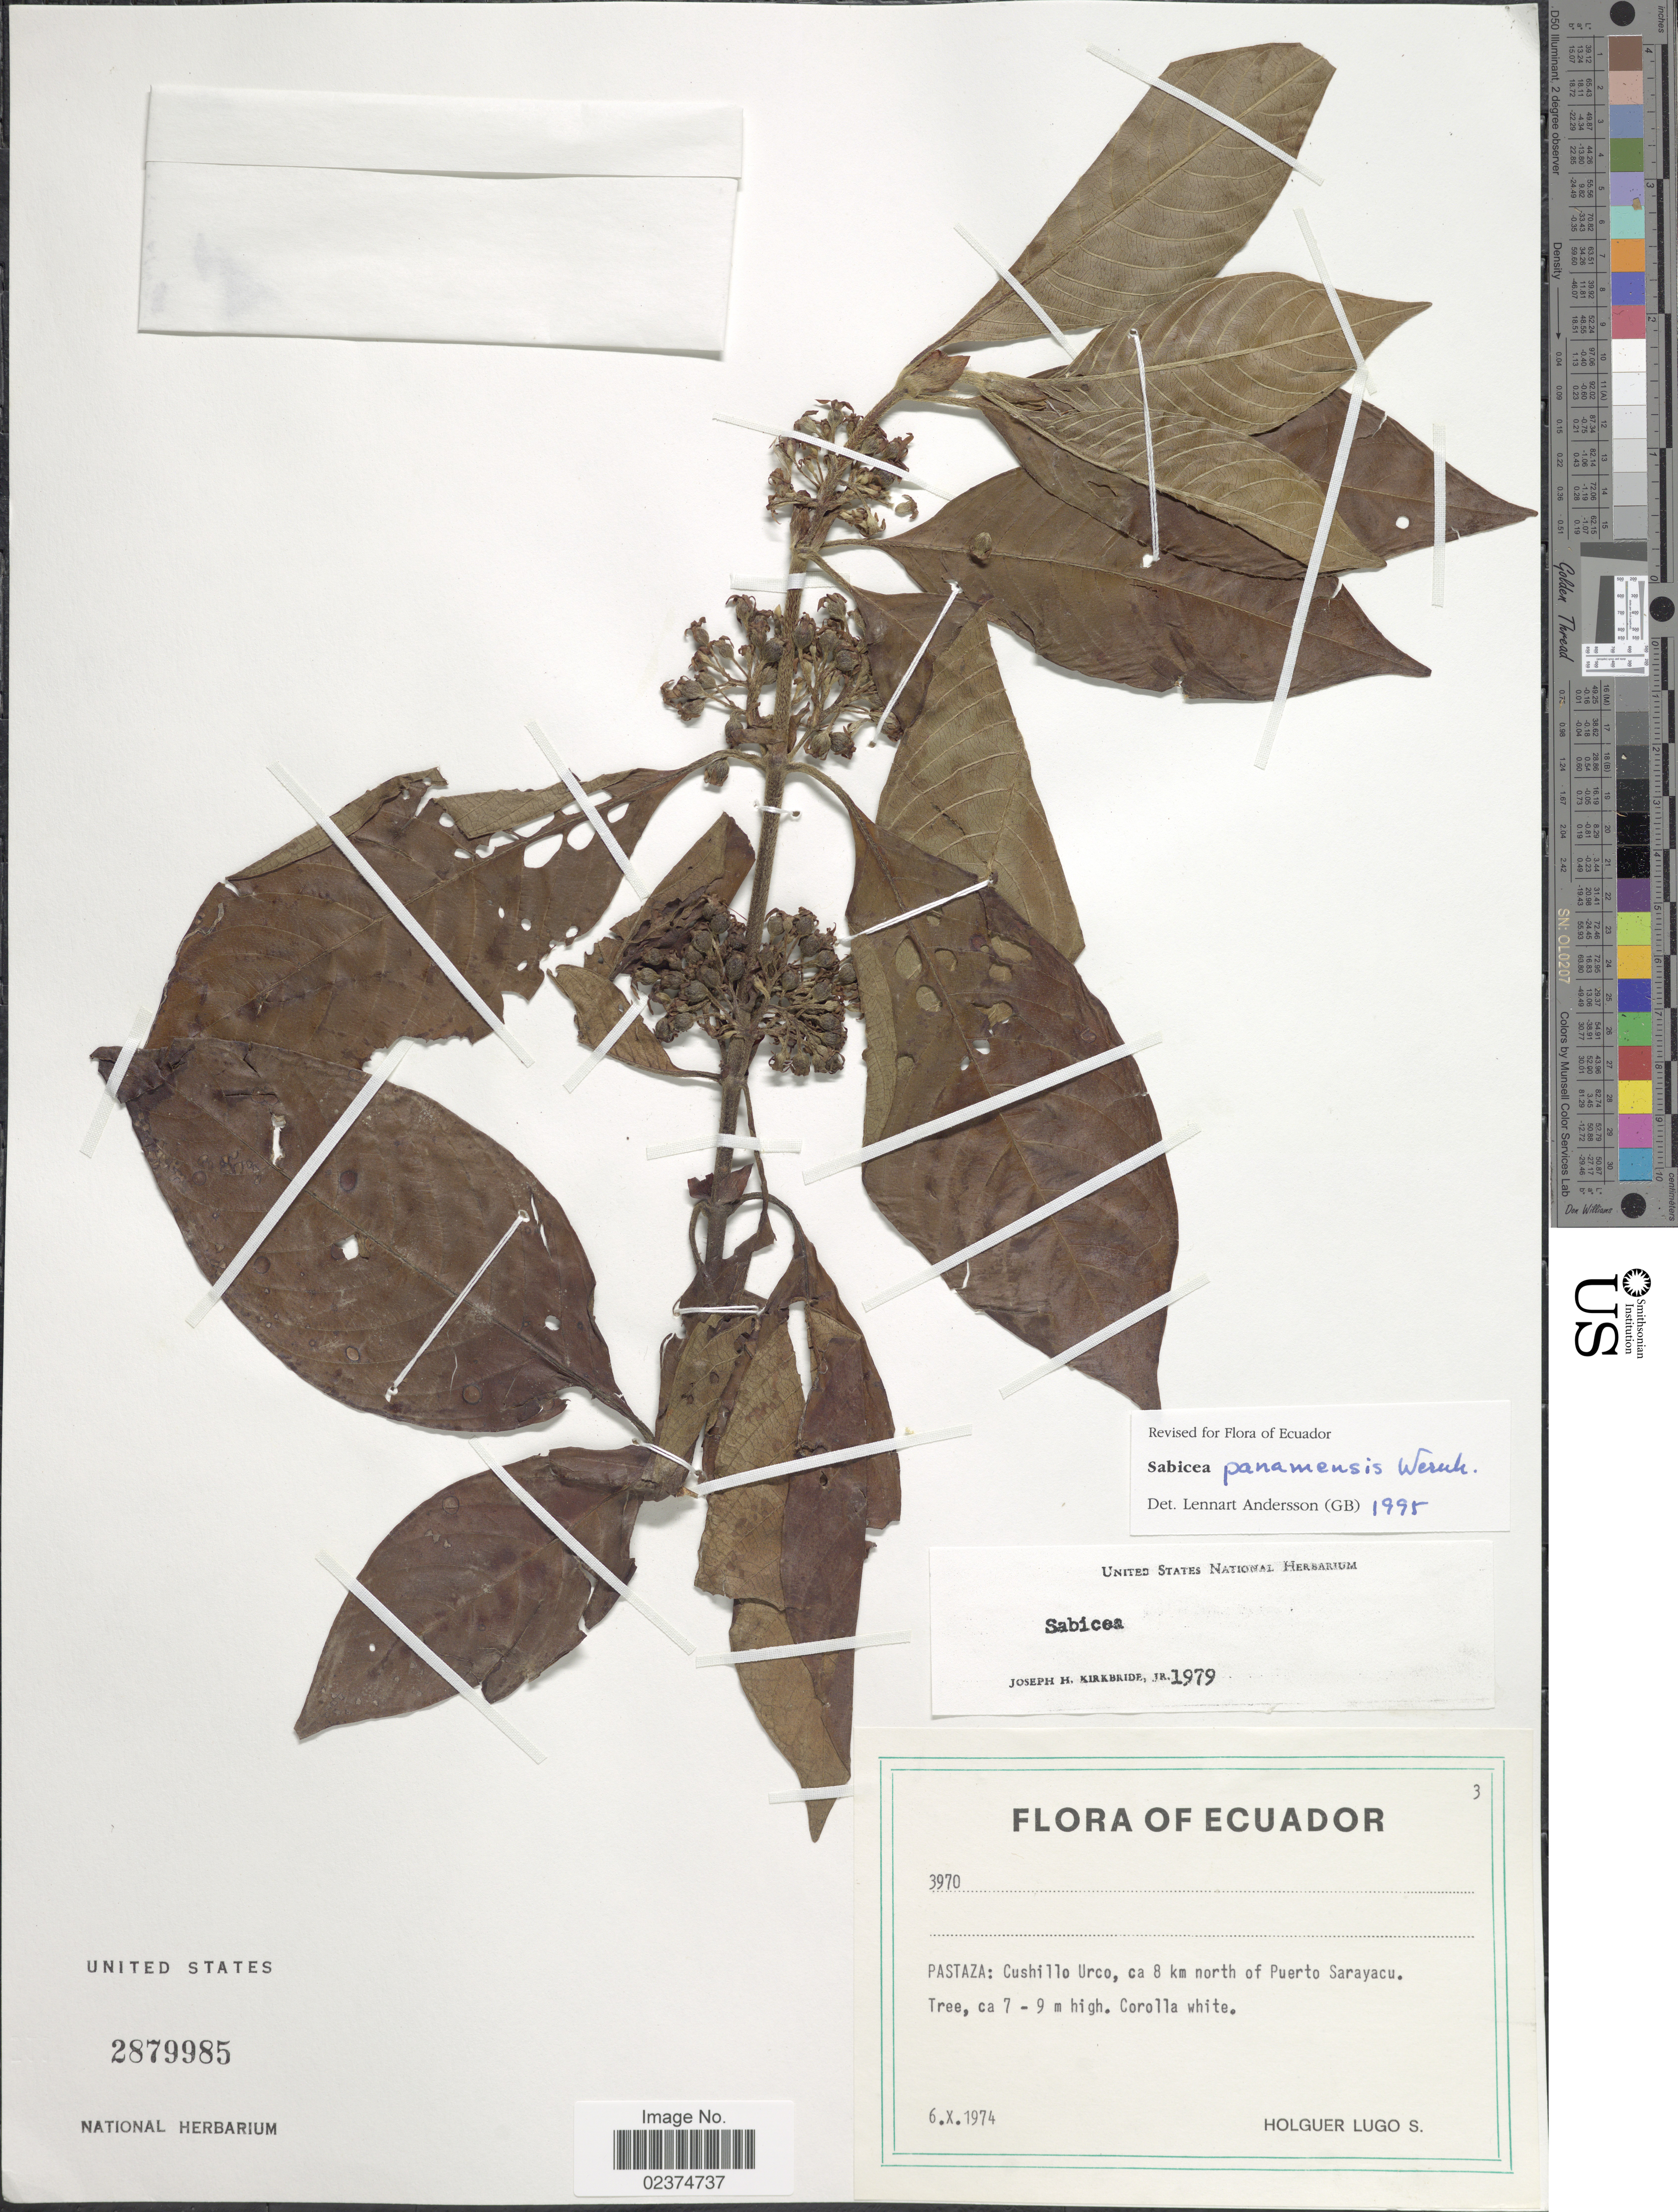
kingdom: Plantae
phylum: Tracheophyta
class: Magnoliopsida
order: Gentianales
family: Rubiaceae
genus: Sabicea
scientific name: Sabicea panamensis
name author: Wernham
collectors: H. Lugo S.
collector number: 3970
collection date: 1974-10-06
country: Ecuador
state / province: Pastaza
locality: Cushillo Urco, ca 8 km north of Puerto sarayacu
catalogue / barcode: US 2879985